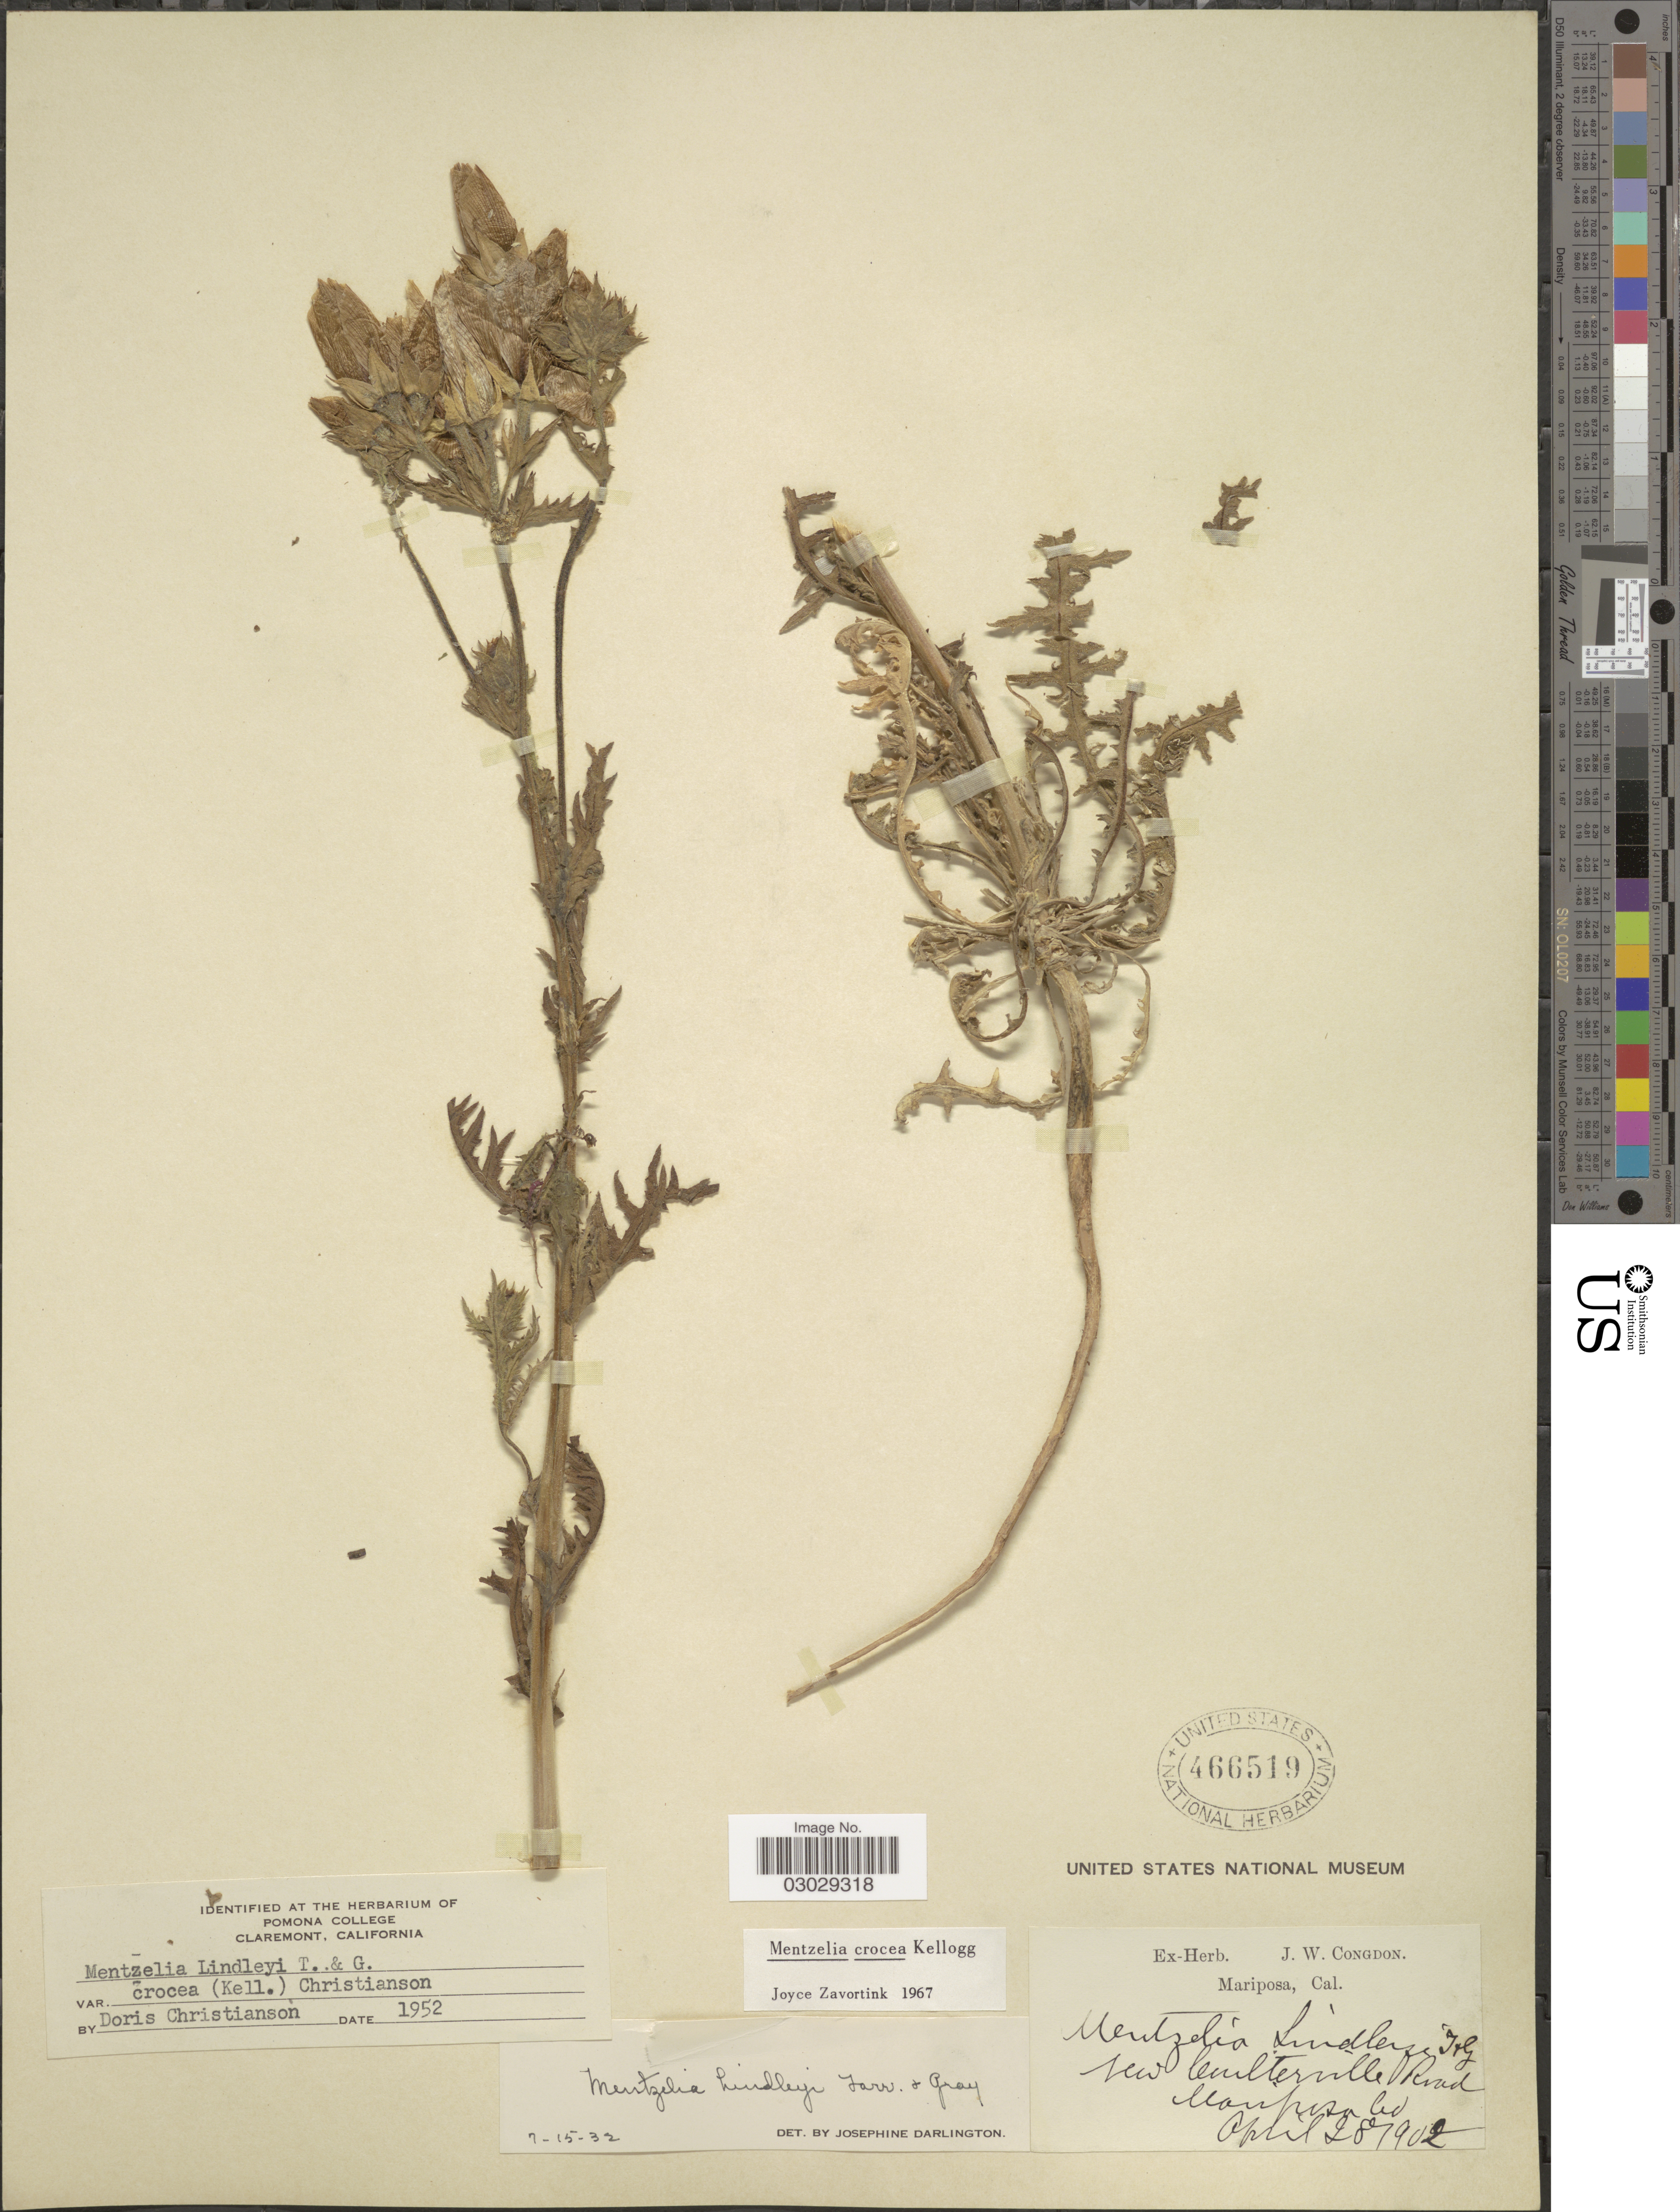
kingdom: Plantae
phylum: Tracheophyta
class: Magnoliopsida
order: Cornales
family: Loasaceae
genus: Mentzelia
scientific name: Mentzelia crocea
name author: Kellogg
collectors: ex herb. J. W. Congdon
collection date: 1902-04-28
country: United States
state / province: California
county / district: Mariposa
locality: New Coulterville Road, Mariposa Co.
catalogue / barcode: US 466519